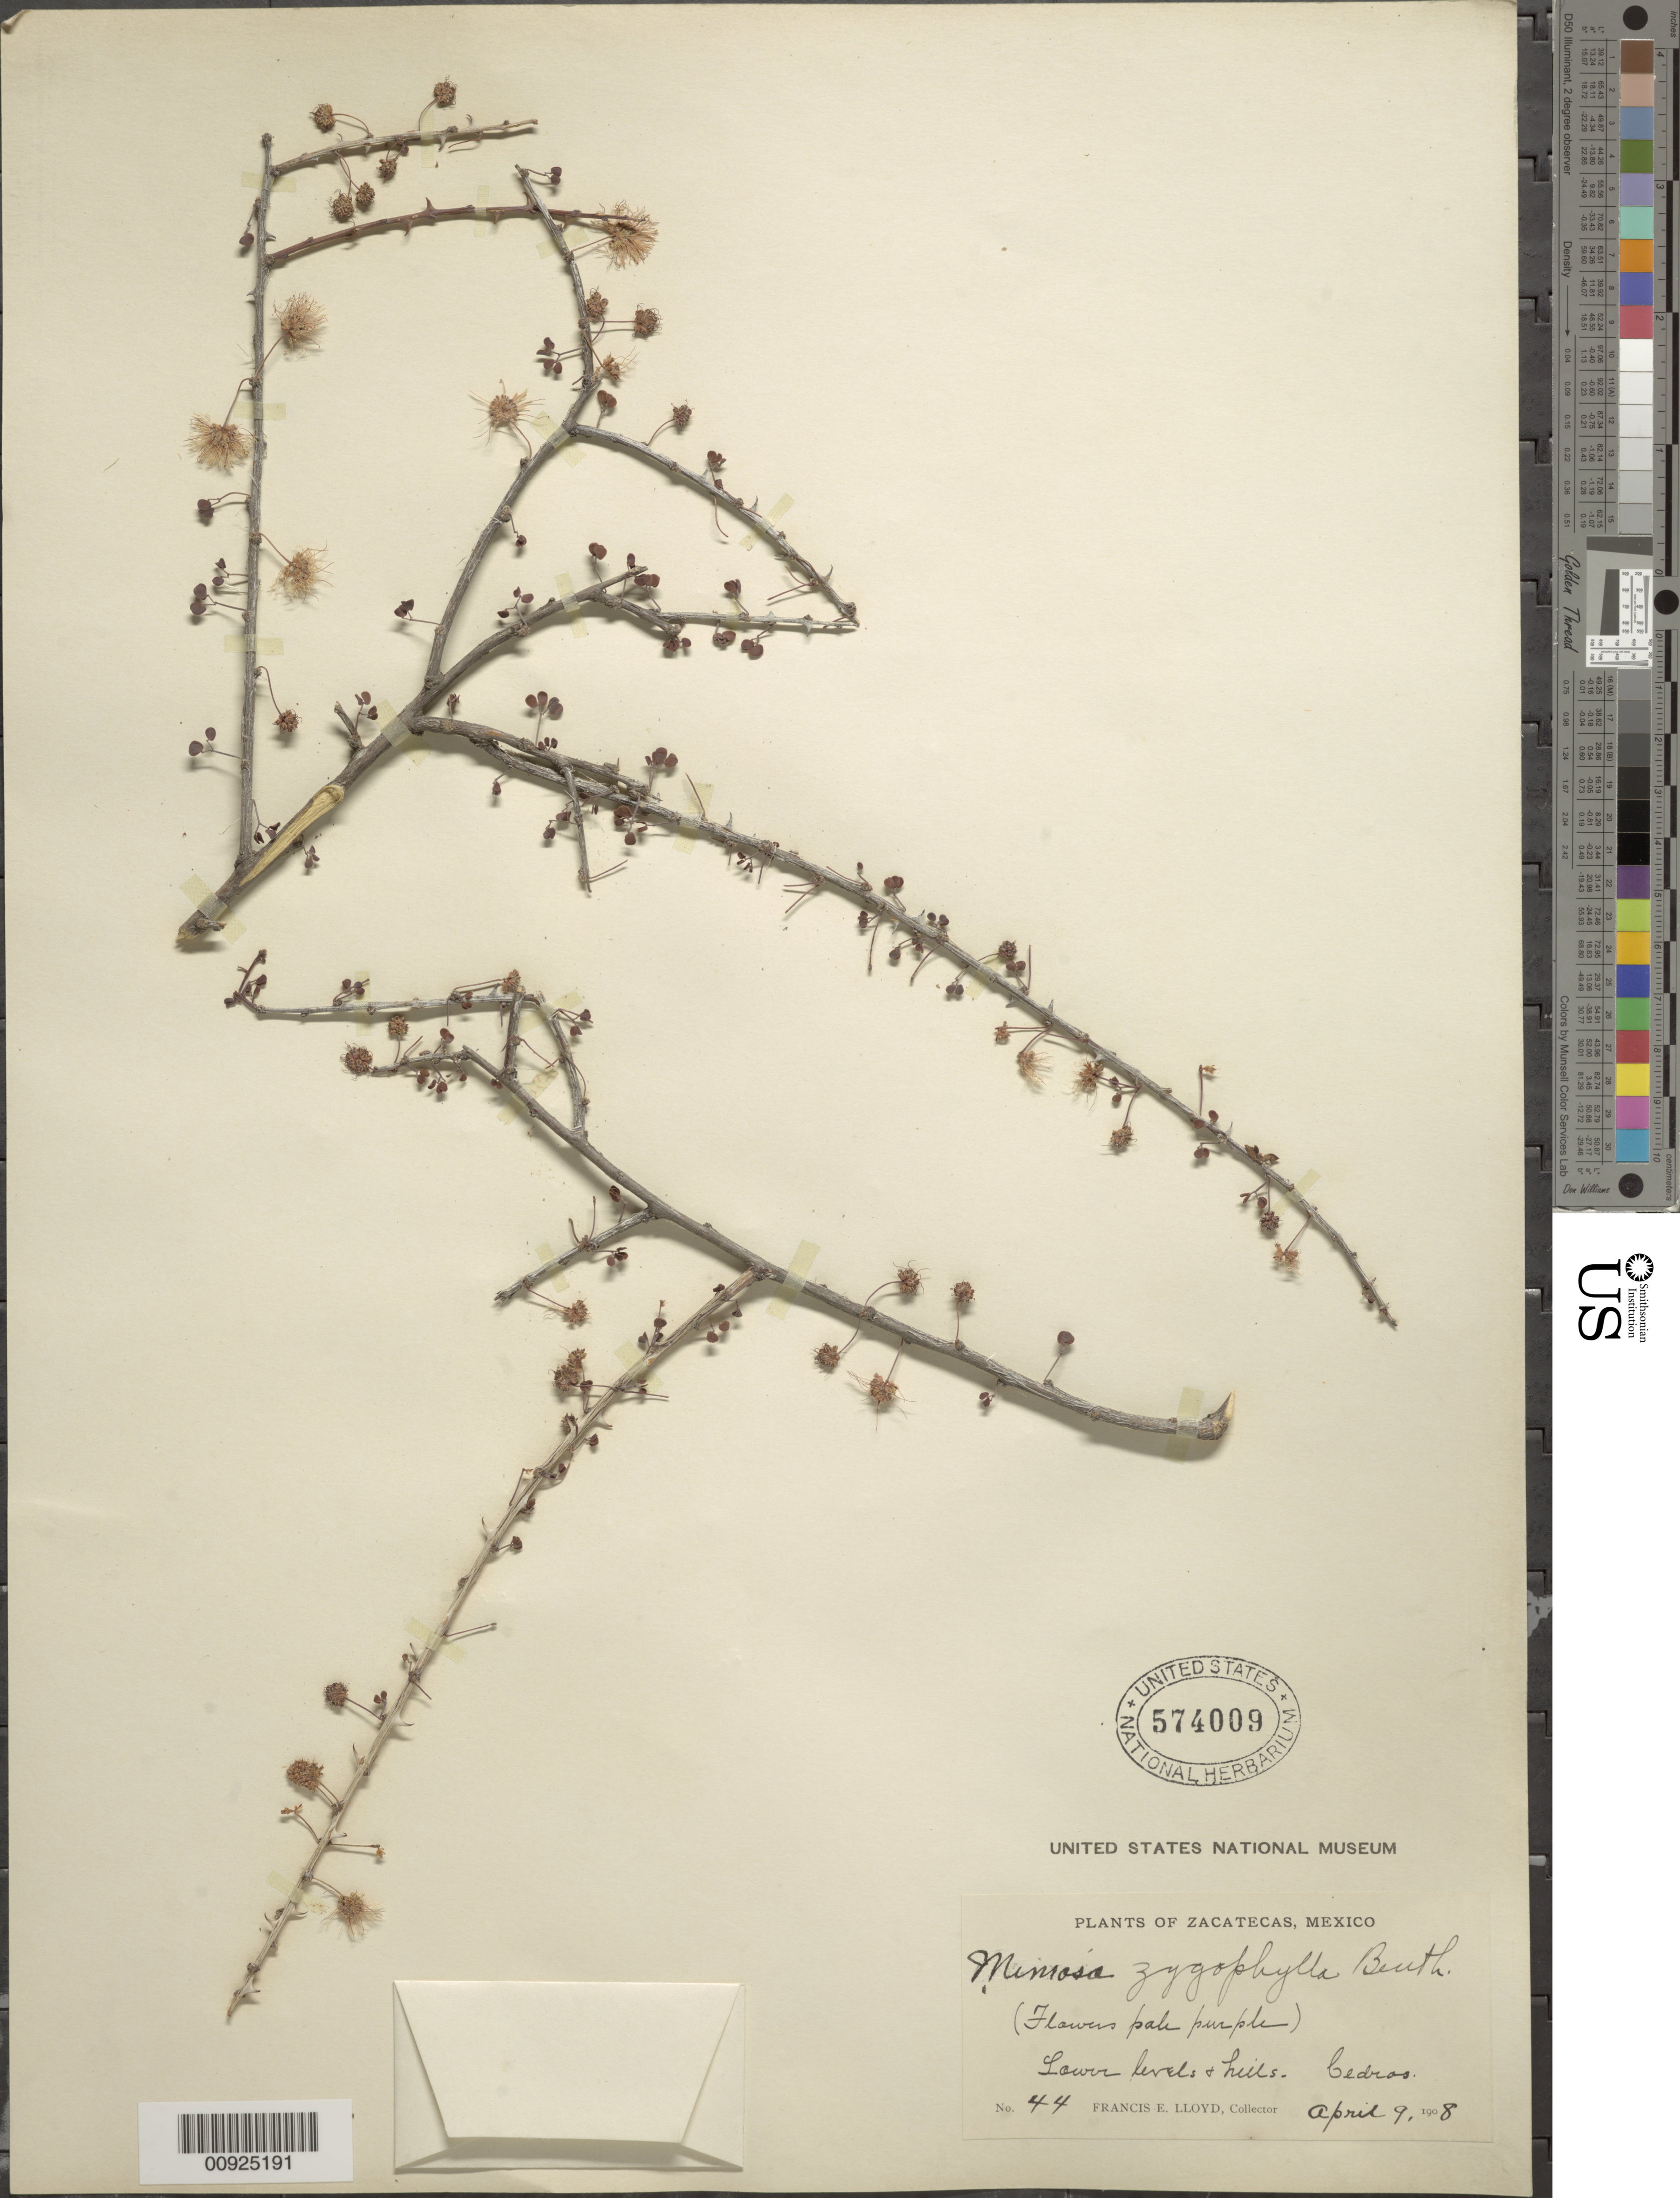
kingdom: Plantae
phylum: Tracheophyta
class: Magnoliopsida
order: Fabales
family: Fabaceae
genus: Mimosa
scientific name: Mimosa zygophylla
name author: Benth.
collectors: F. E. Lloyd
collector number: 44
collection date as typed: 09 Apr 1908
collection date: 1908-04-09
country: Mexico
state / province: Zacatecas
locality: Cedros, Zacatecas.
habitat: Lower levels & hills.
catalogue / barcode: US 574009